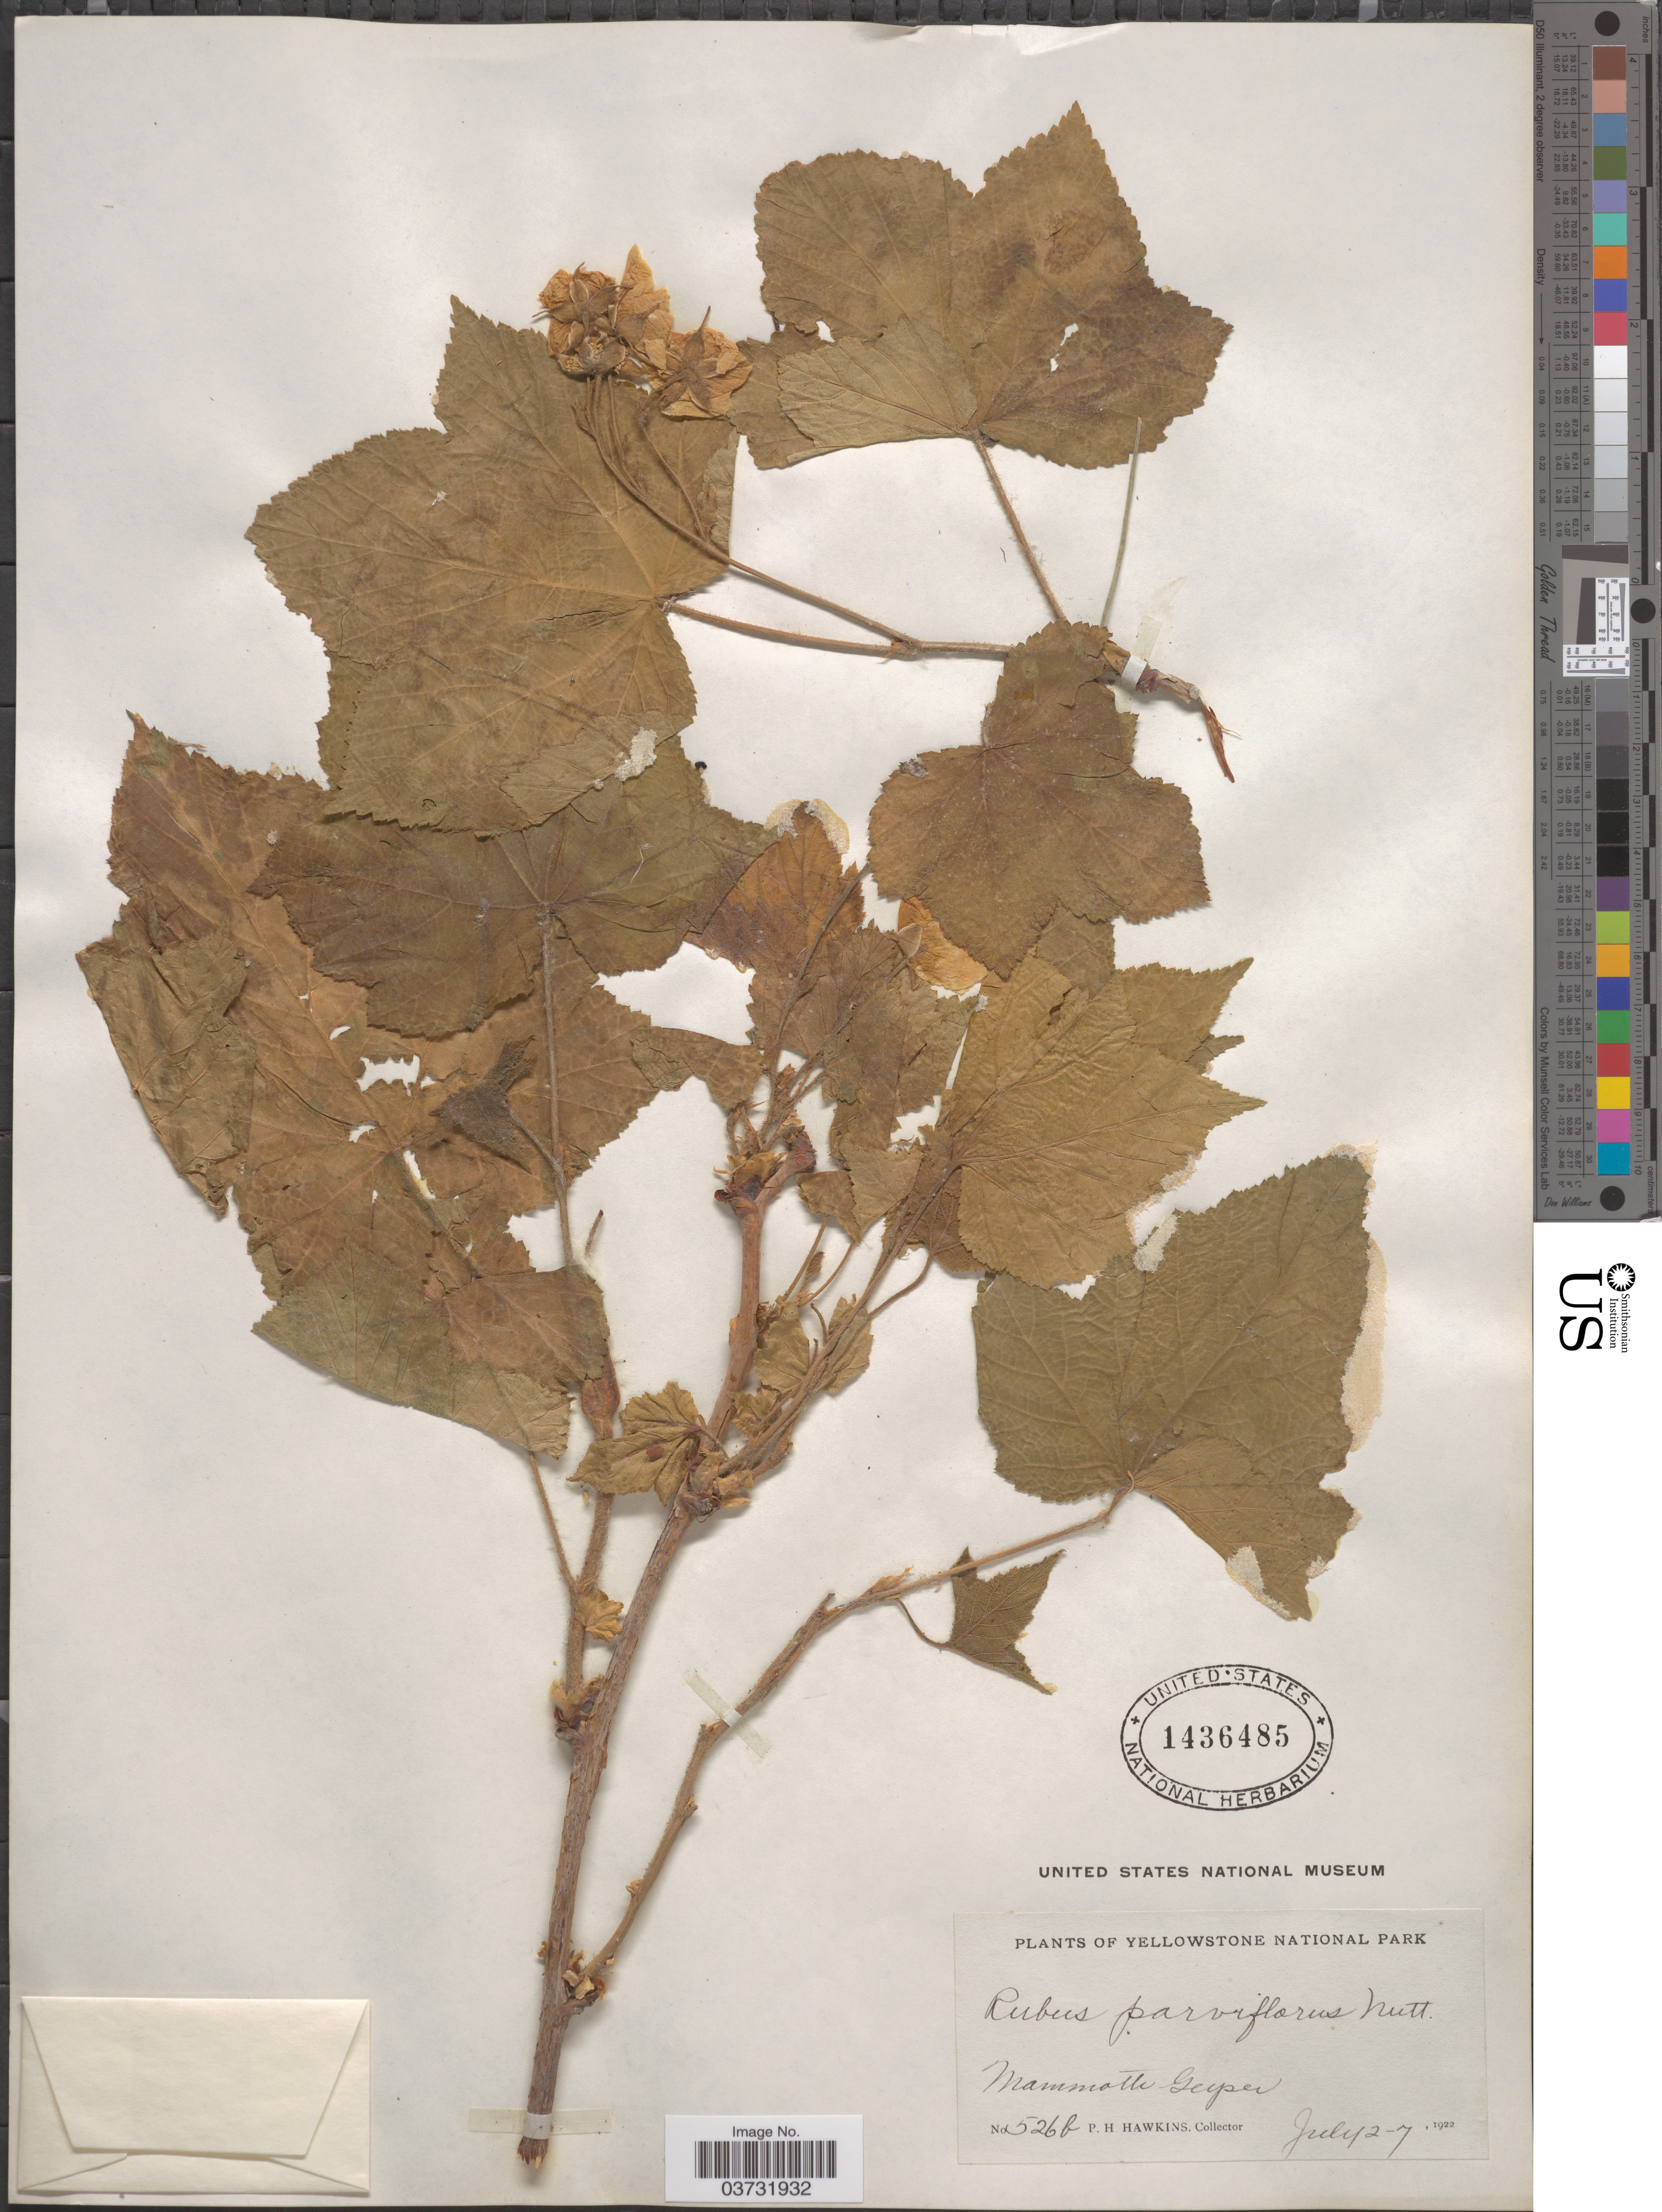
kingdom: Plantae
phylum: Tracheophyta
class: Magnoliopsida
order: Rosales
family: Rosaceae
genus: Rubus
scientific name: Rubus parviflorus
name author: Nutt.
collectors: P. Hawkins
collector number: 526b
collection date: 1922-07-02/1922-07-07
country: United States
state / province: Wyoming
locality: Yellowstone National Park. Mammoth Geyser.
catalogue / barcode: US 1436485